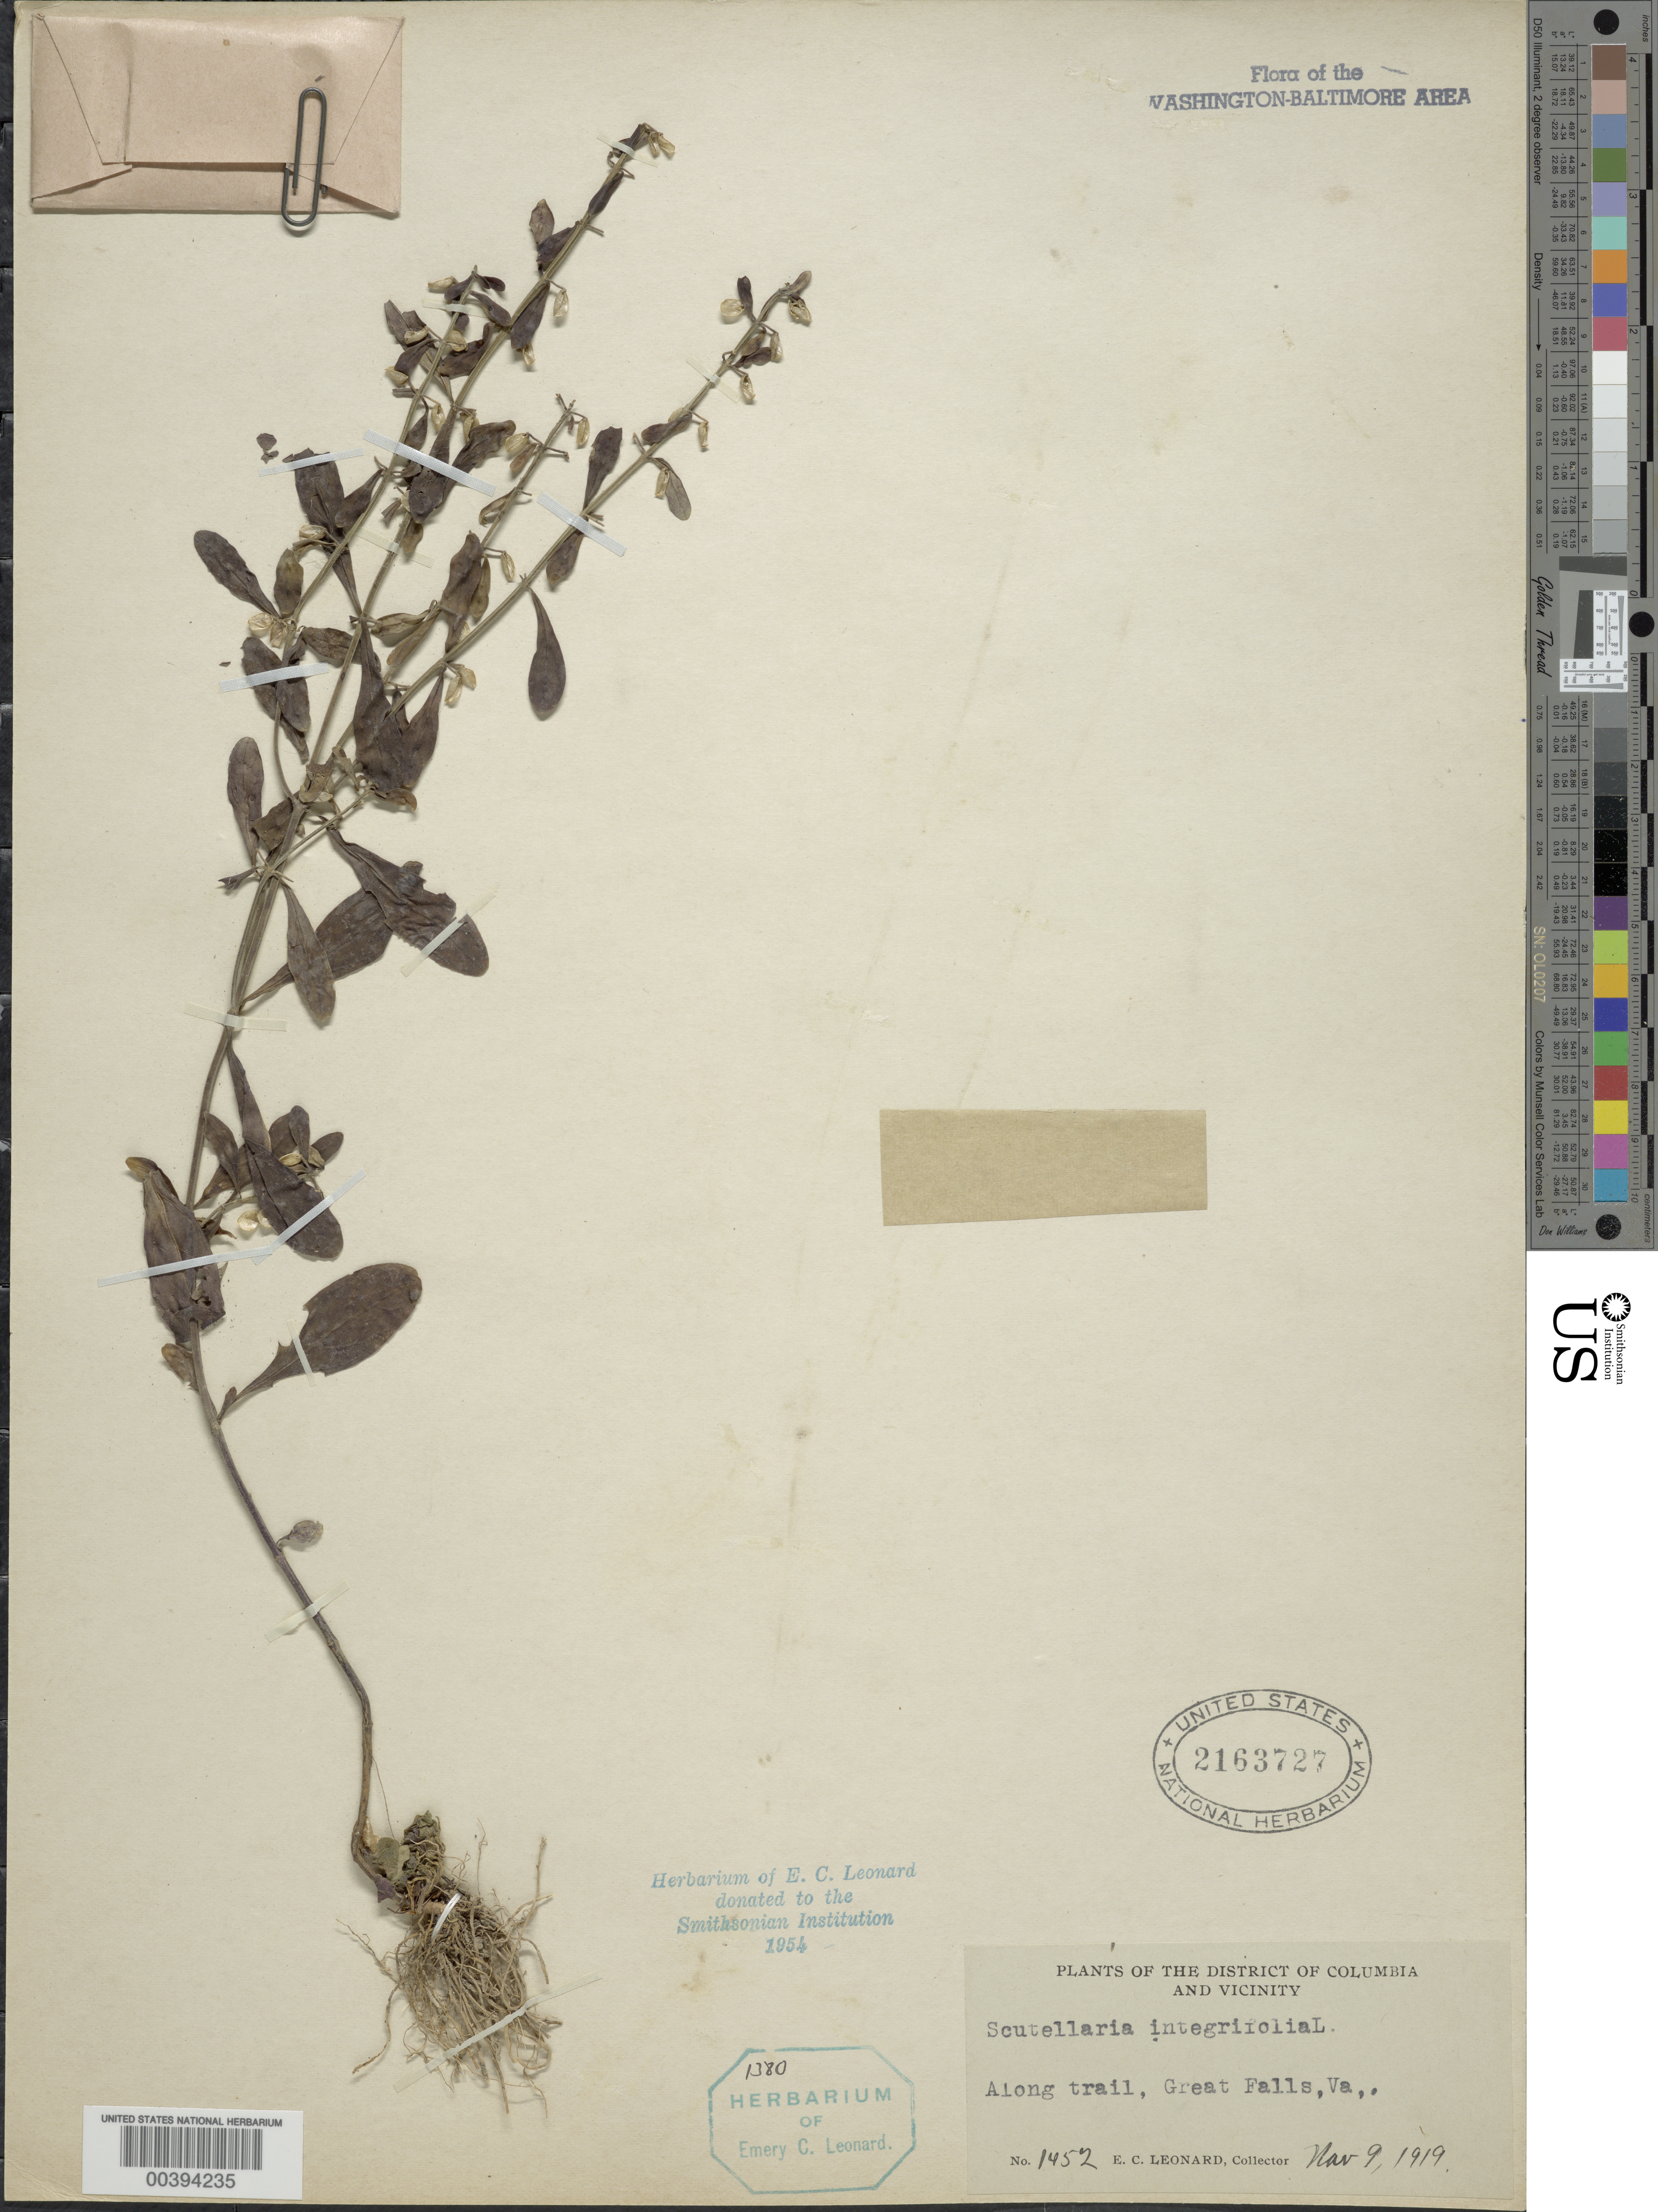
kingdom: Plantae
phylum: Tracheophyta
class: Magnoliopsida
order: Lamiales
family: Lamiaceae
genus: Scutellaria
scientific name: Scutellaria integrifolia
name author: L.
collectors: E. C. Leonard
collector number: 1452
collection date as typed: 09 Nov 1919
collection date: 1919-11-09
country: United States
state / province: Virginia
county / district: Fairfax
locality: Great Falls C. and O. Canal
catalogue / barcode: US 2163727